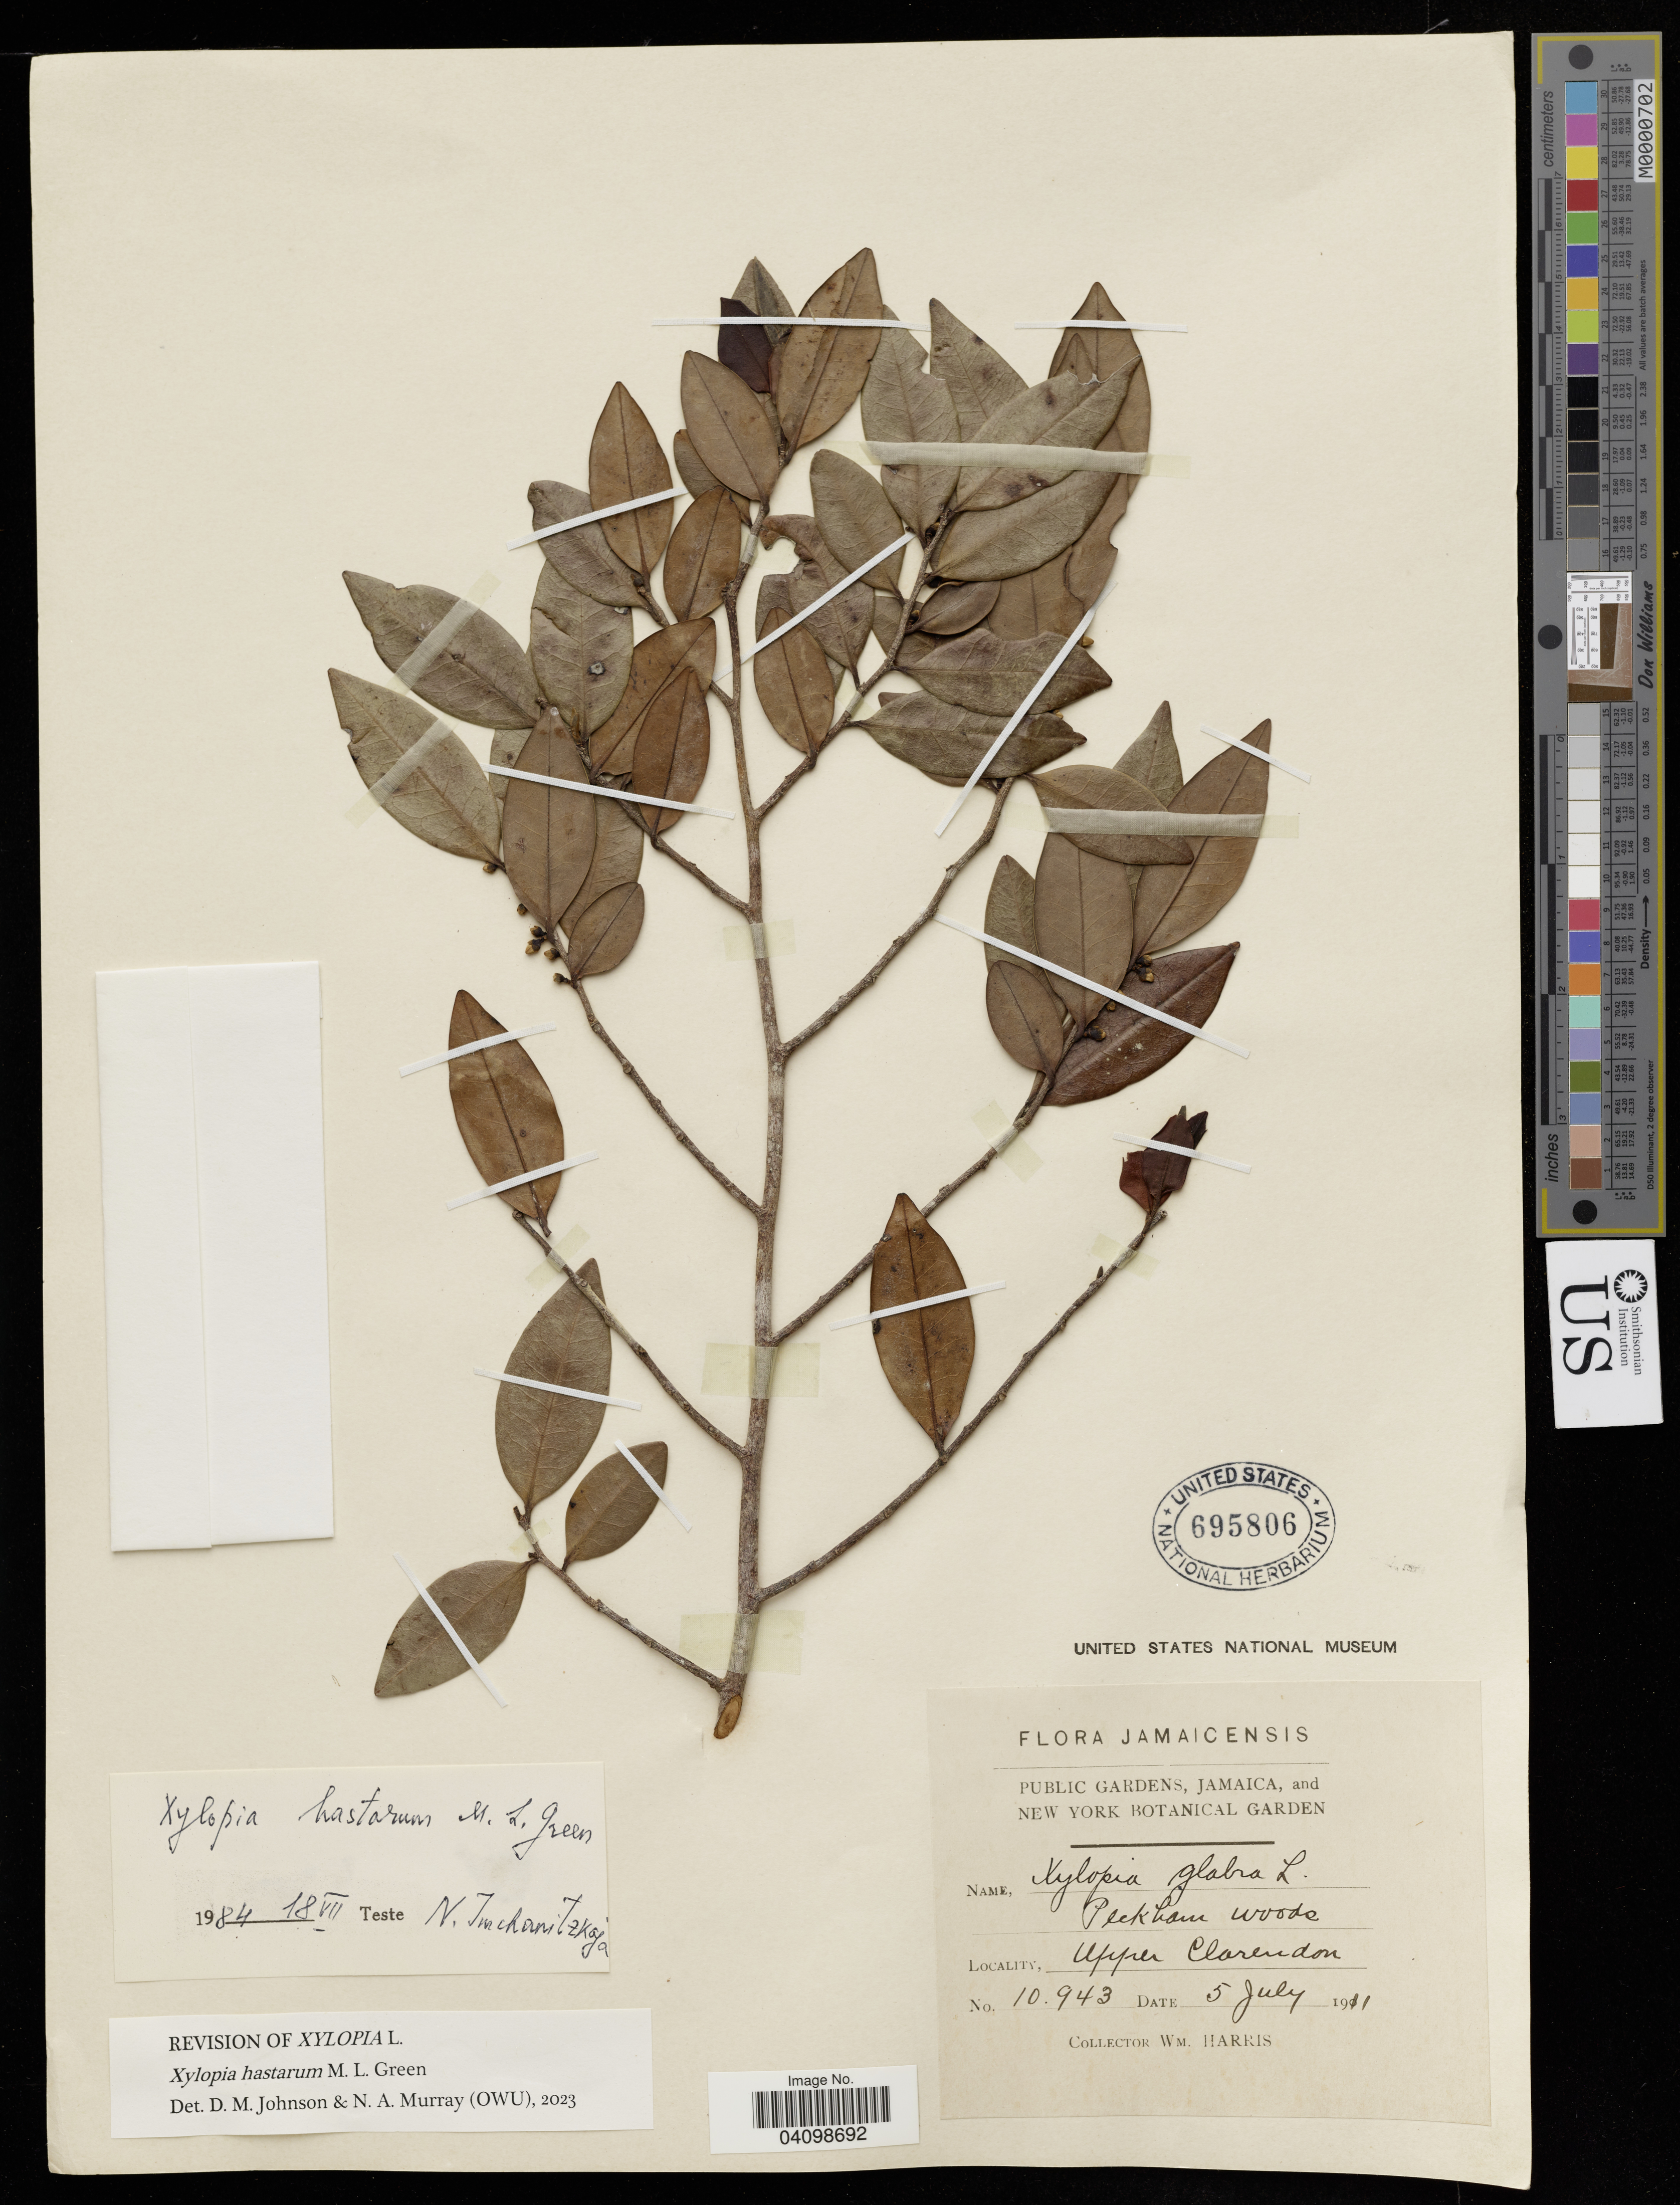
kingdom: Plantae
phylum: Tracheophyta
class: Magnoliopsida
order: Magnoliales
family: Annonaceae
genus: Xylopia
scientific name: Xylopia hastarum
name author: M.L. Green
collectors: W. Harris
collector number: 10943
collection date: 1911-07-05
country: Jamaica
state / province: Clarendon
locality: Upper Clarendon.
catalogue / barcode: US 695806